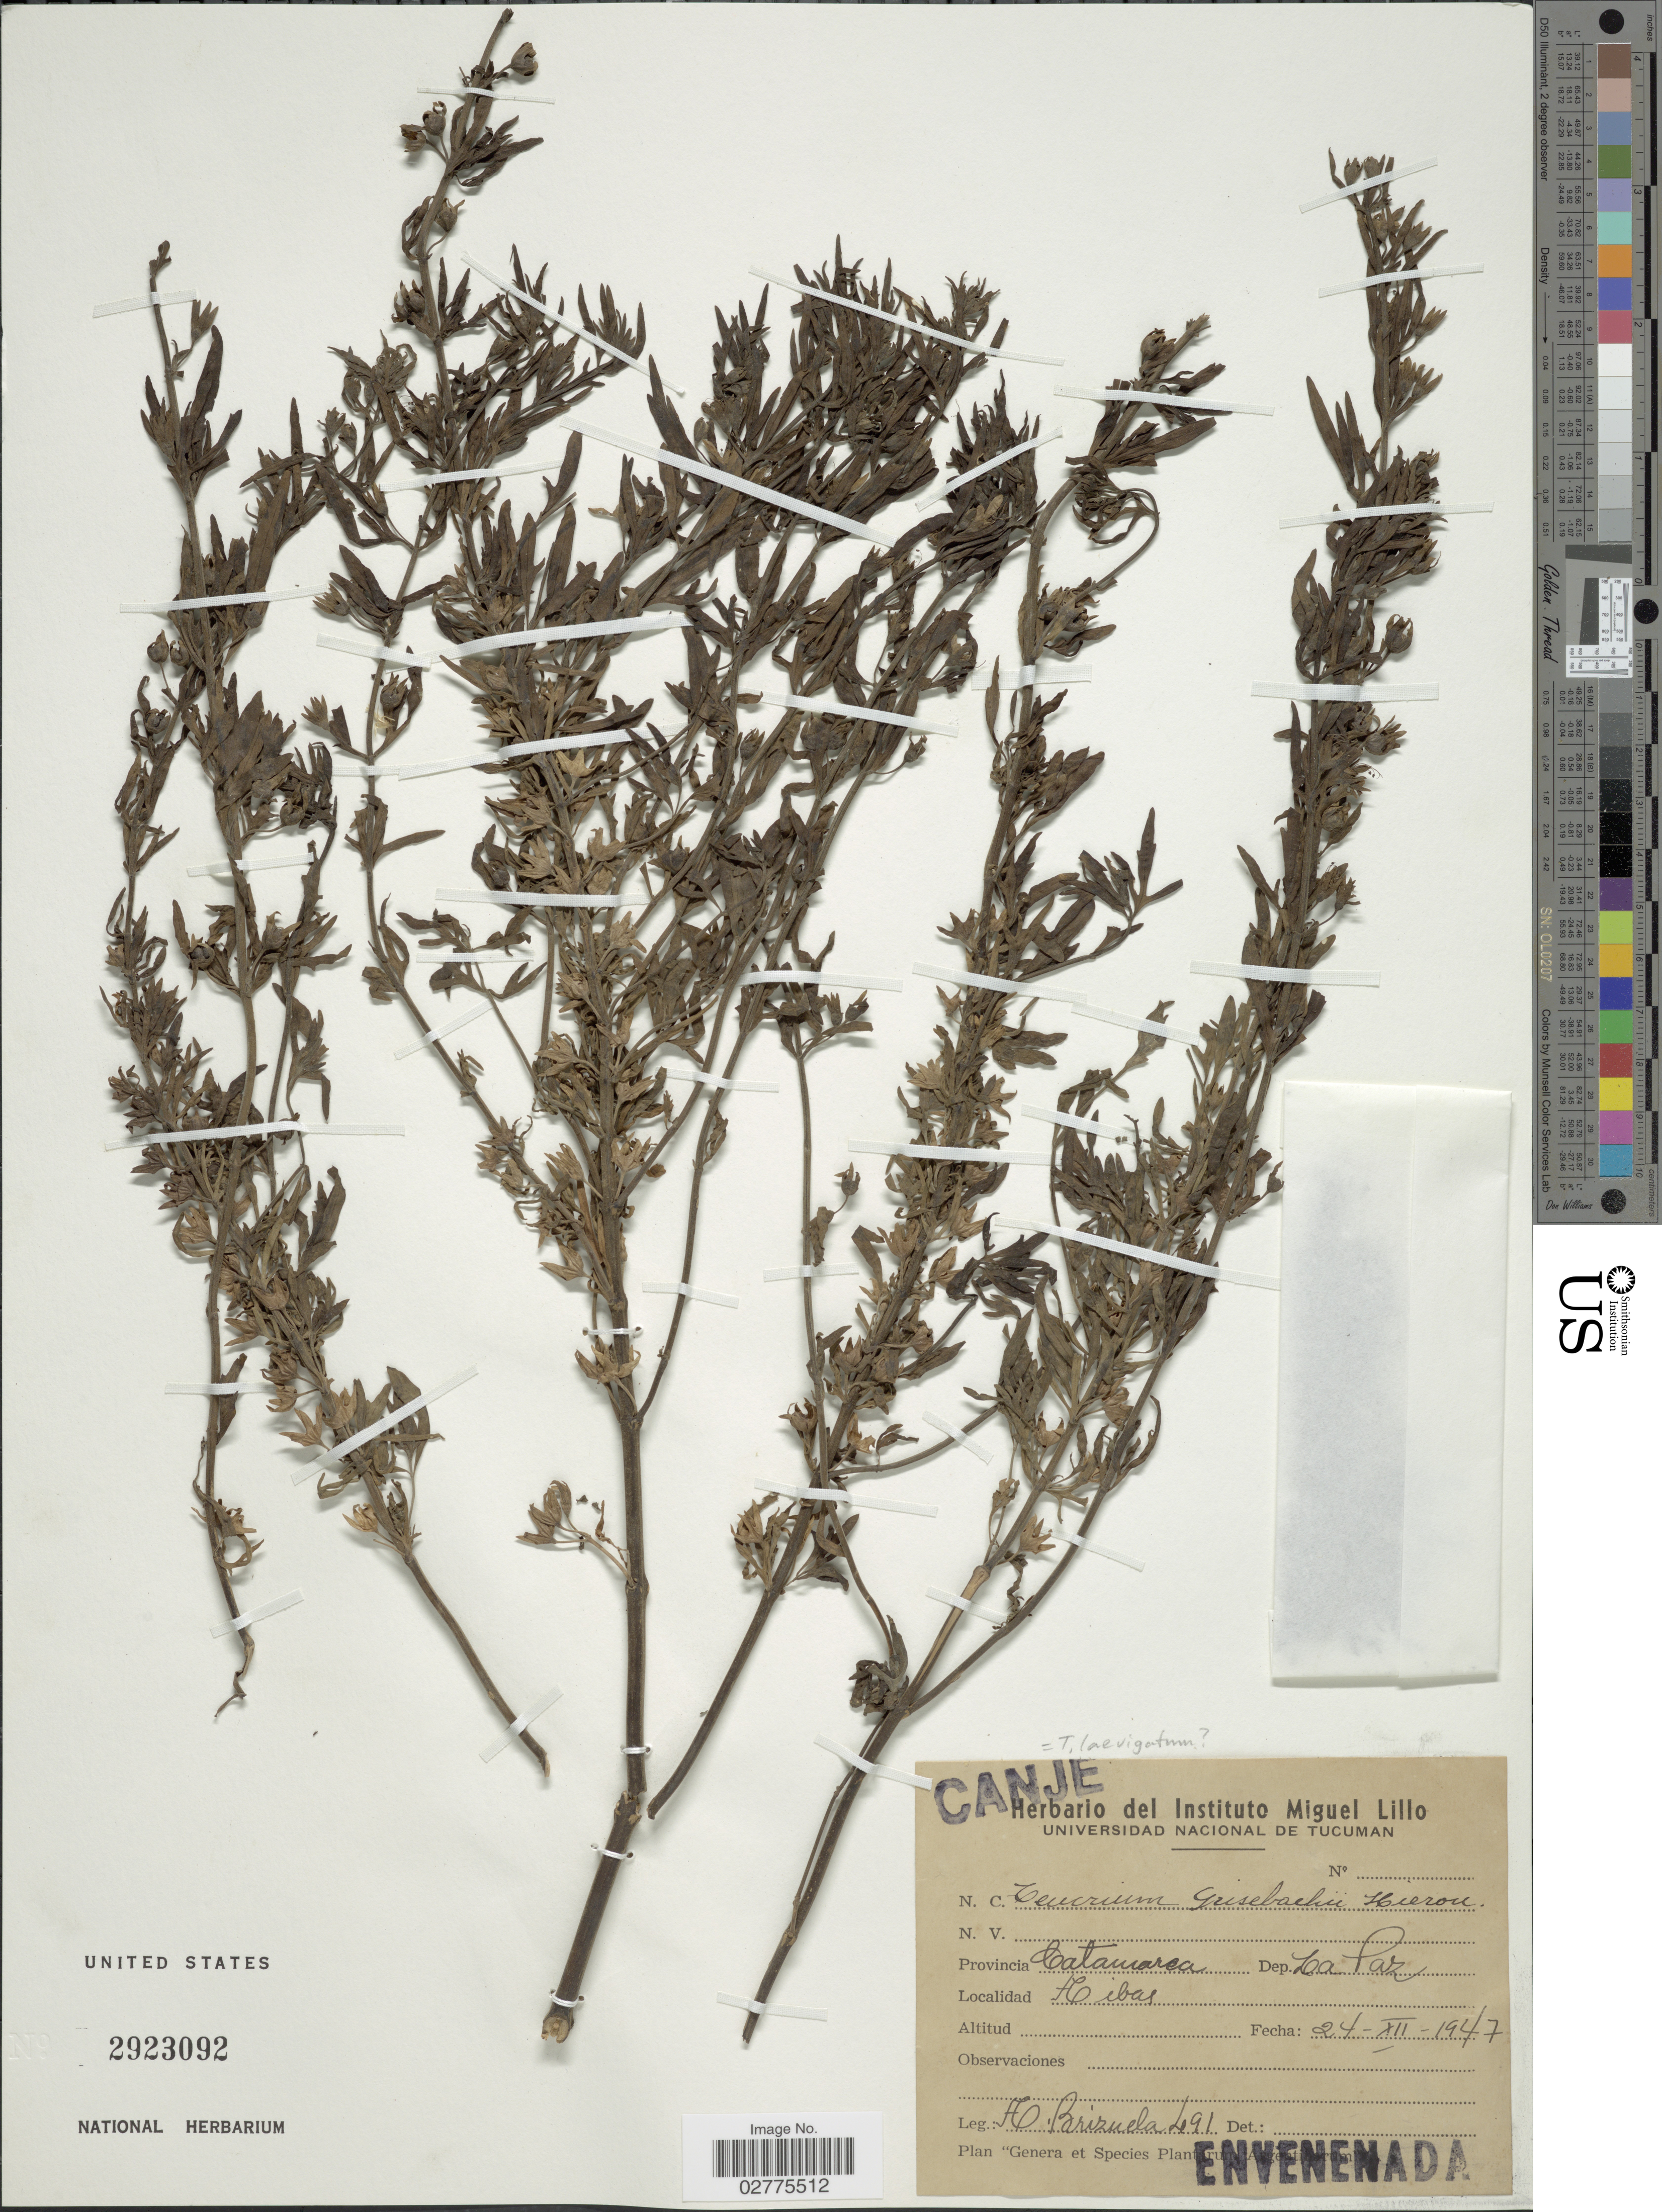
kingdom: Plantae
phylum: Tracheophyta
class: Magnoliopsida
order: Lamiales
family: Lamiaceae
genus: Teucrium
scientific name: Teucrium cubense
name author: Jacq.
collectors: A. Briazuela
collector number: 491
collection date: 1947-12-24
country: Argentina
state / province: Catamarca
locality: Provincia Catamarca, Dep. La Paz, Aibas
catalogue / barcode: US 2923092